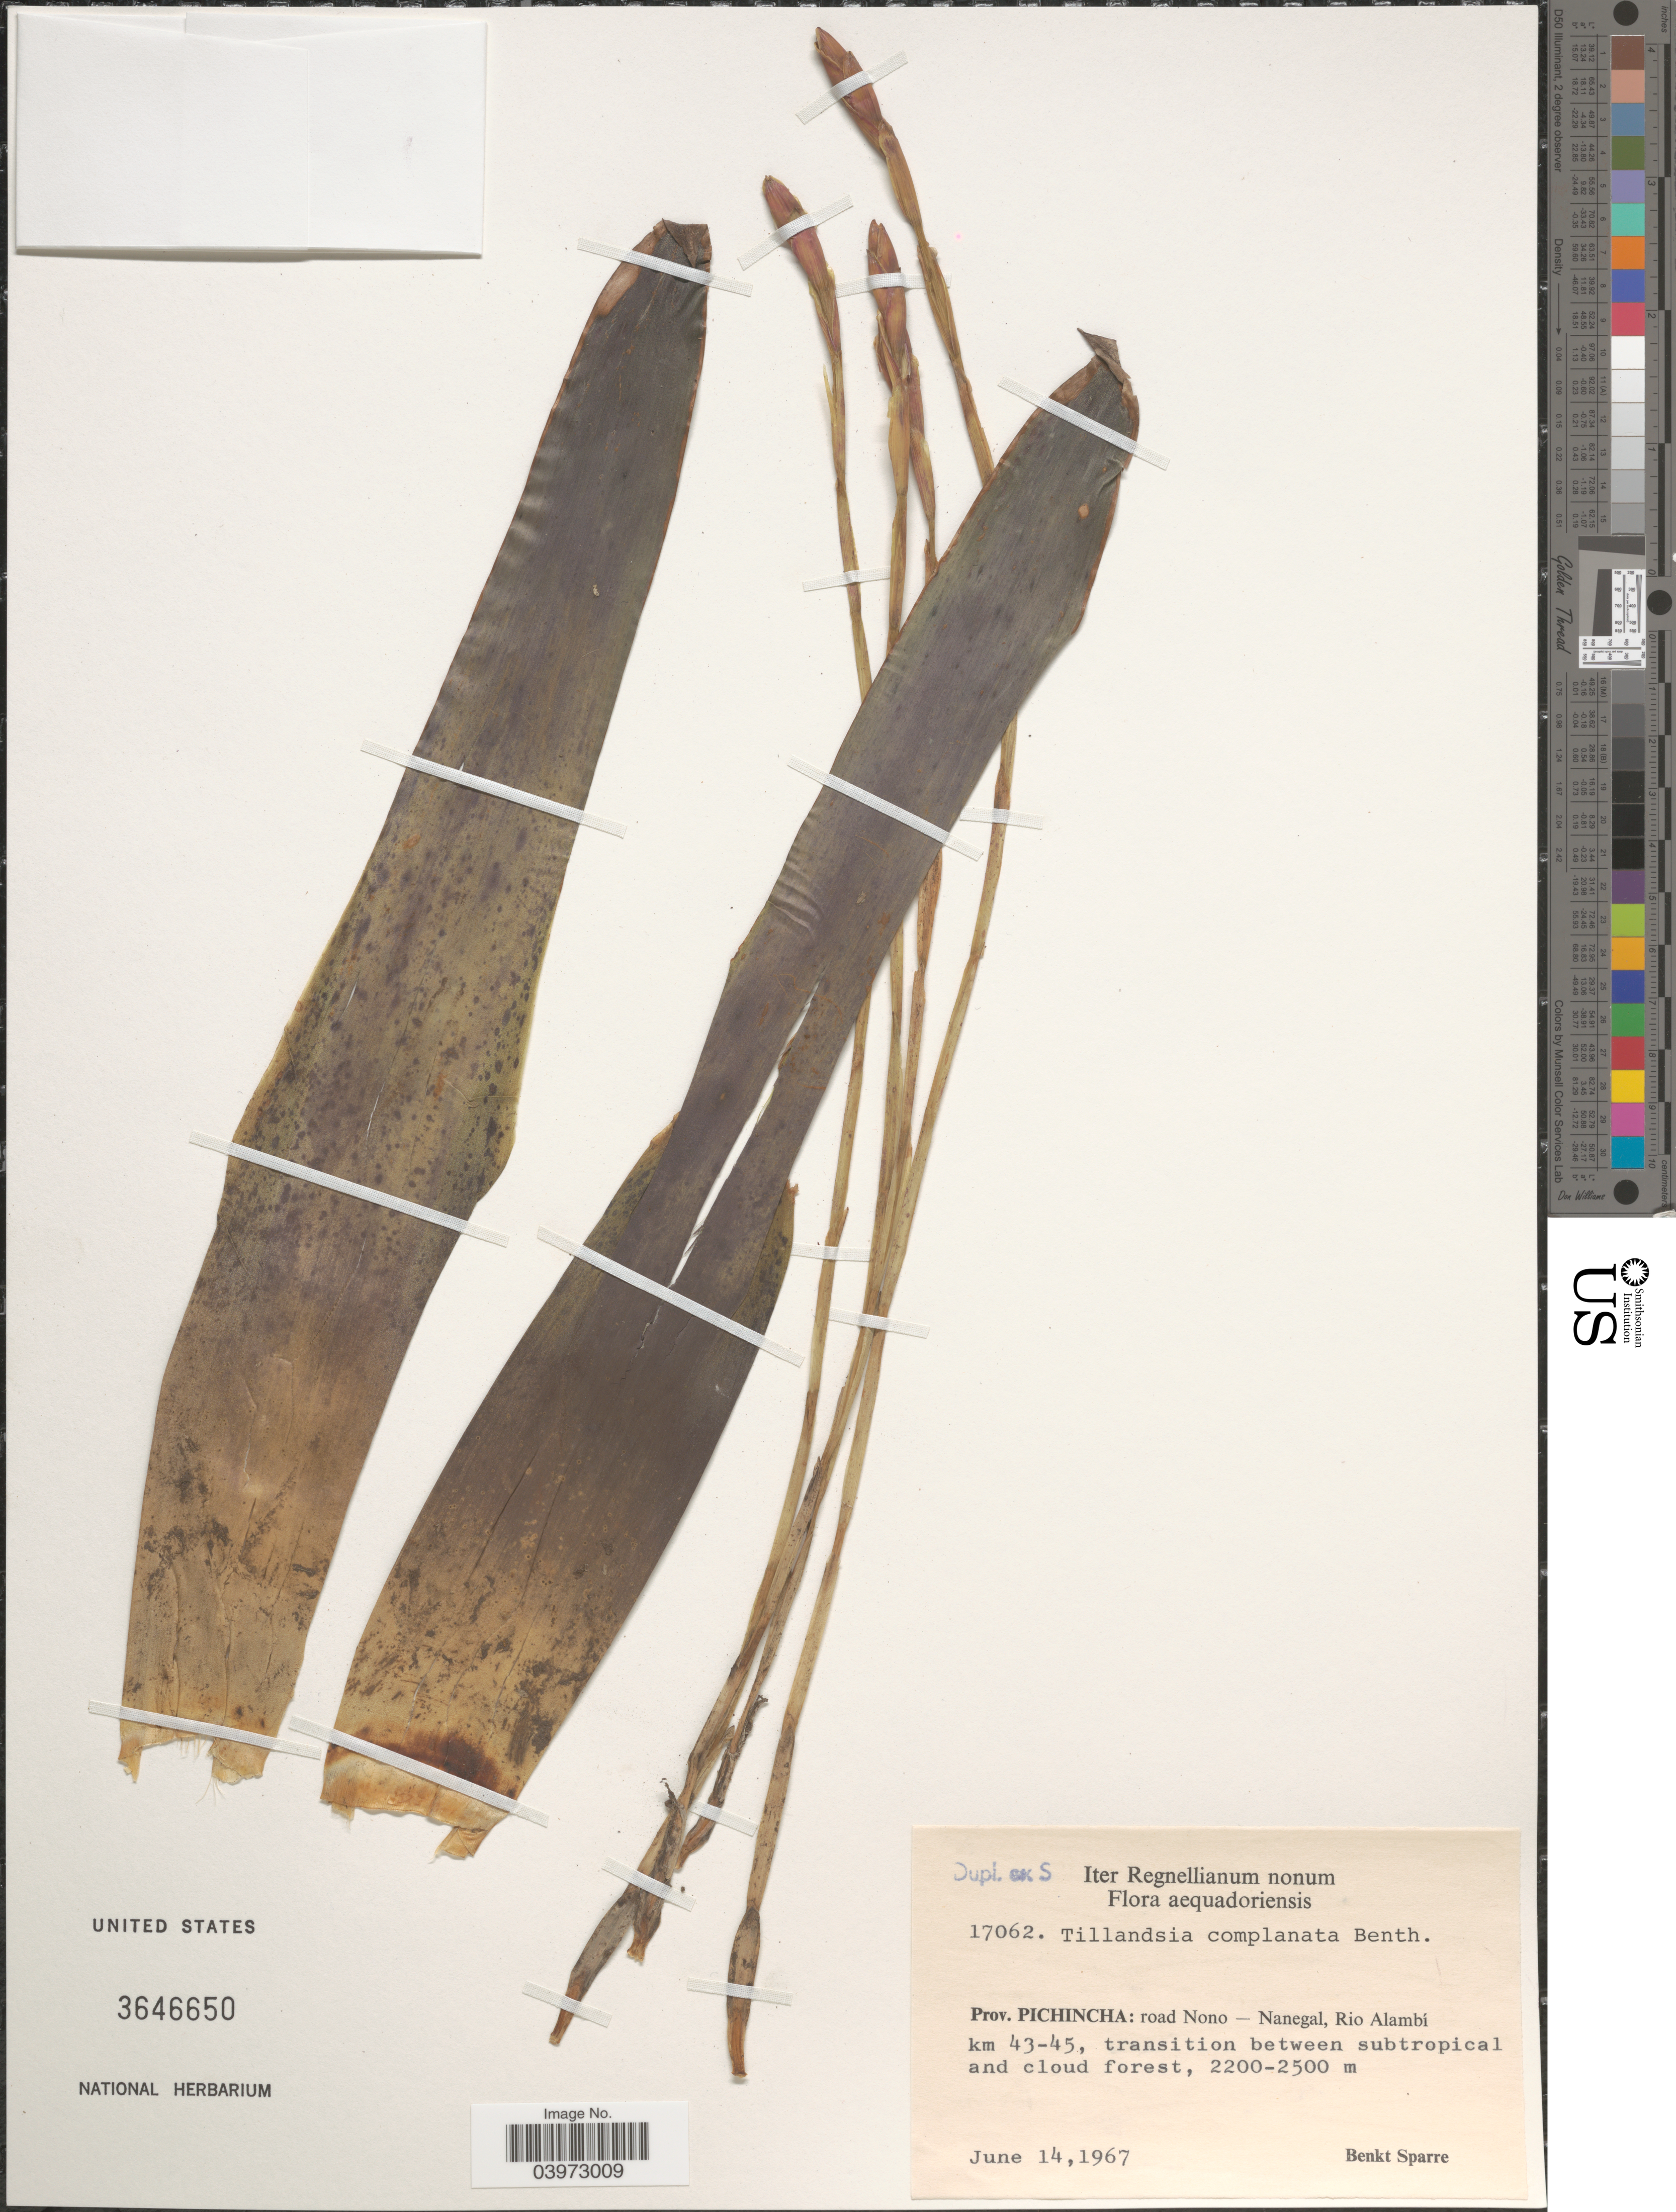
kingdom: Plantae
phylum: Tracheophyta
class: Liliopsida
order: Poales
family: Bromeliaceae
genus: Tillandsia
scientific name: Tillandsia complanata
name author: Benth.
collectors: B. Sparre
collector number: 17062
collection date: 1967-06-14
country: Ecuador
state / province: Pichincha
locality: Iter Regnellianum nonum. Prov. Pichincha: road Nono - Nanegal, Rio Alambí km 43-45, transition between subtropical and cloud forest.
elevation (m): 2200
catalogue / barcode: US 3646650